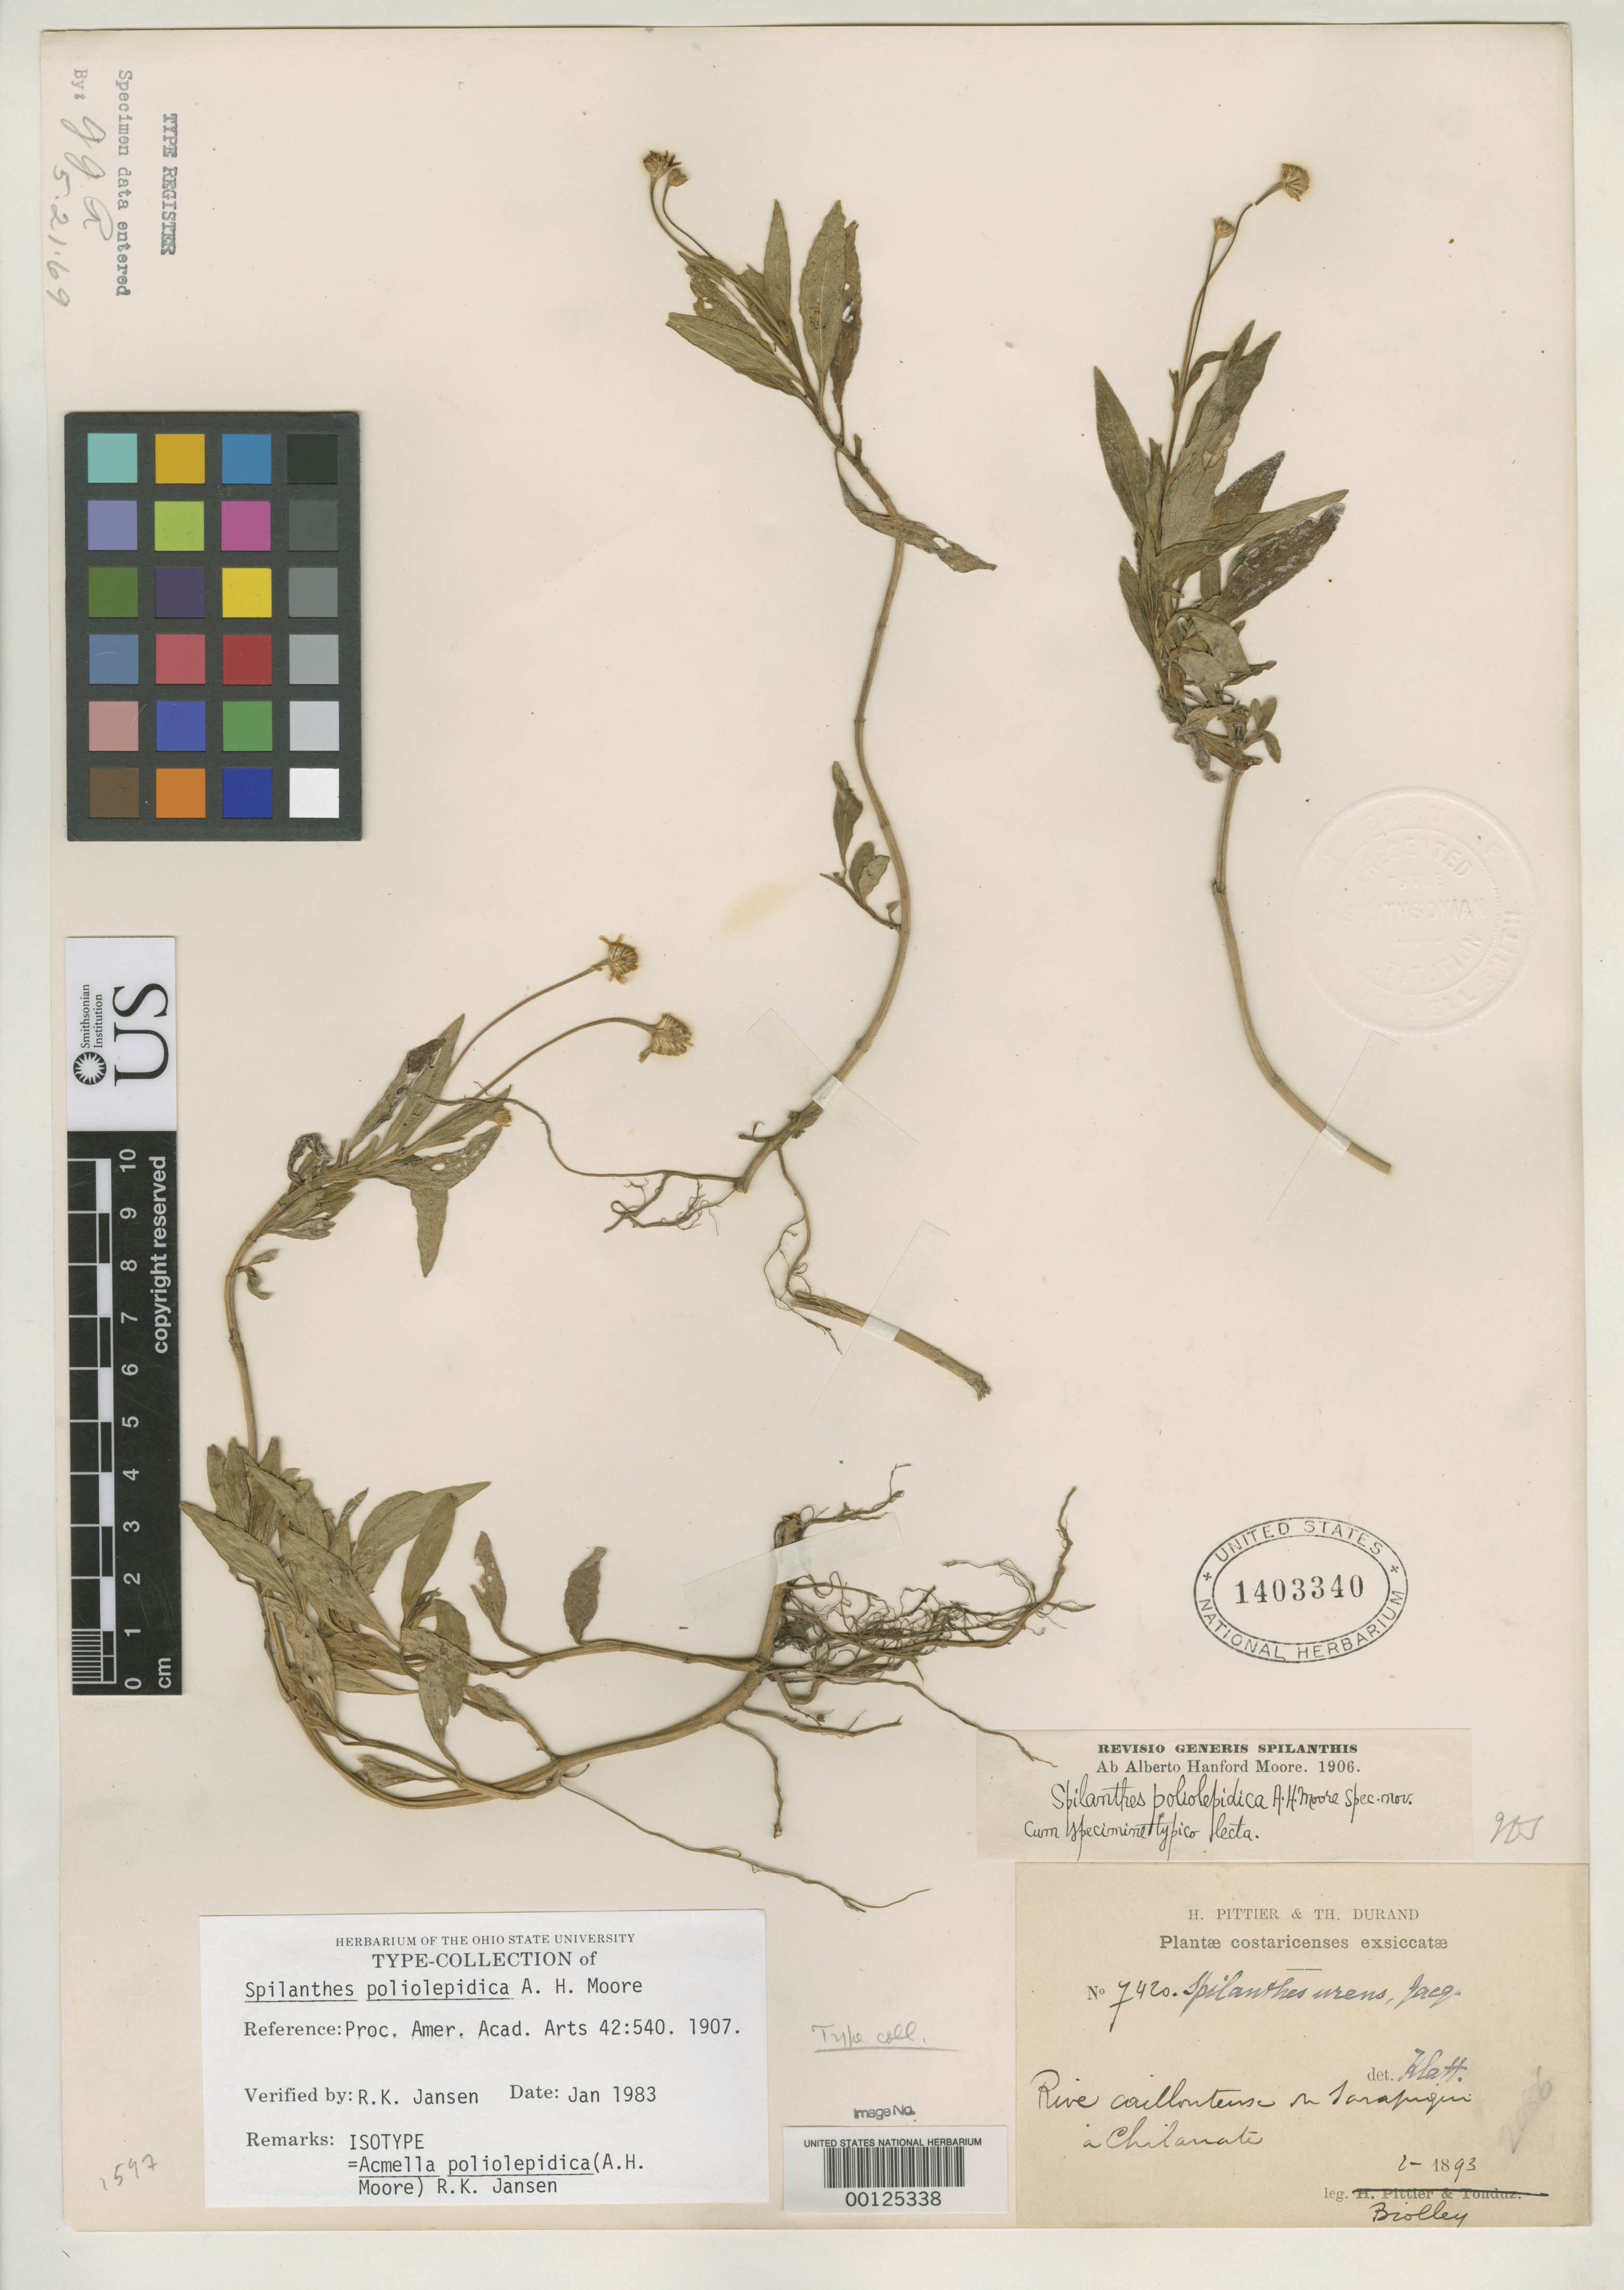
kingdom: Plantae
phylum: Tracheophyta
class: Magnoliopsida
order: Asterales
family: Asteraceae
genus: Spilanthes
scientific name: Spilanthes poliolepidica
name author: A.H. Moore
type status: Isotype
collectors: P. Biolley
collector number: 7420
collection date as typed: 1893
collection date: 1893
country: Costa Rica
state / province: Heredia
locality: Chilamote.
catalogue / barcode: US 1403340